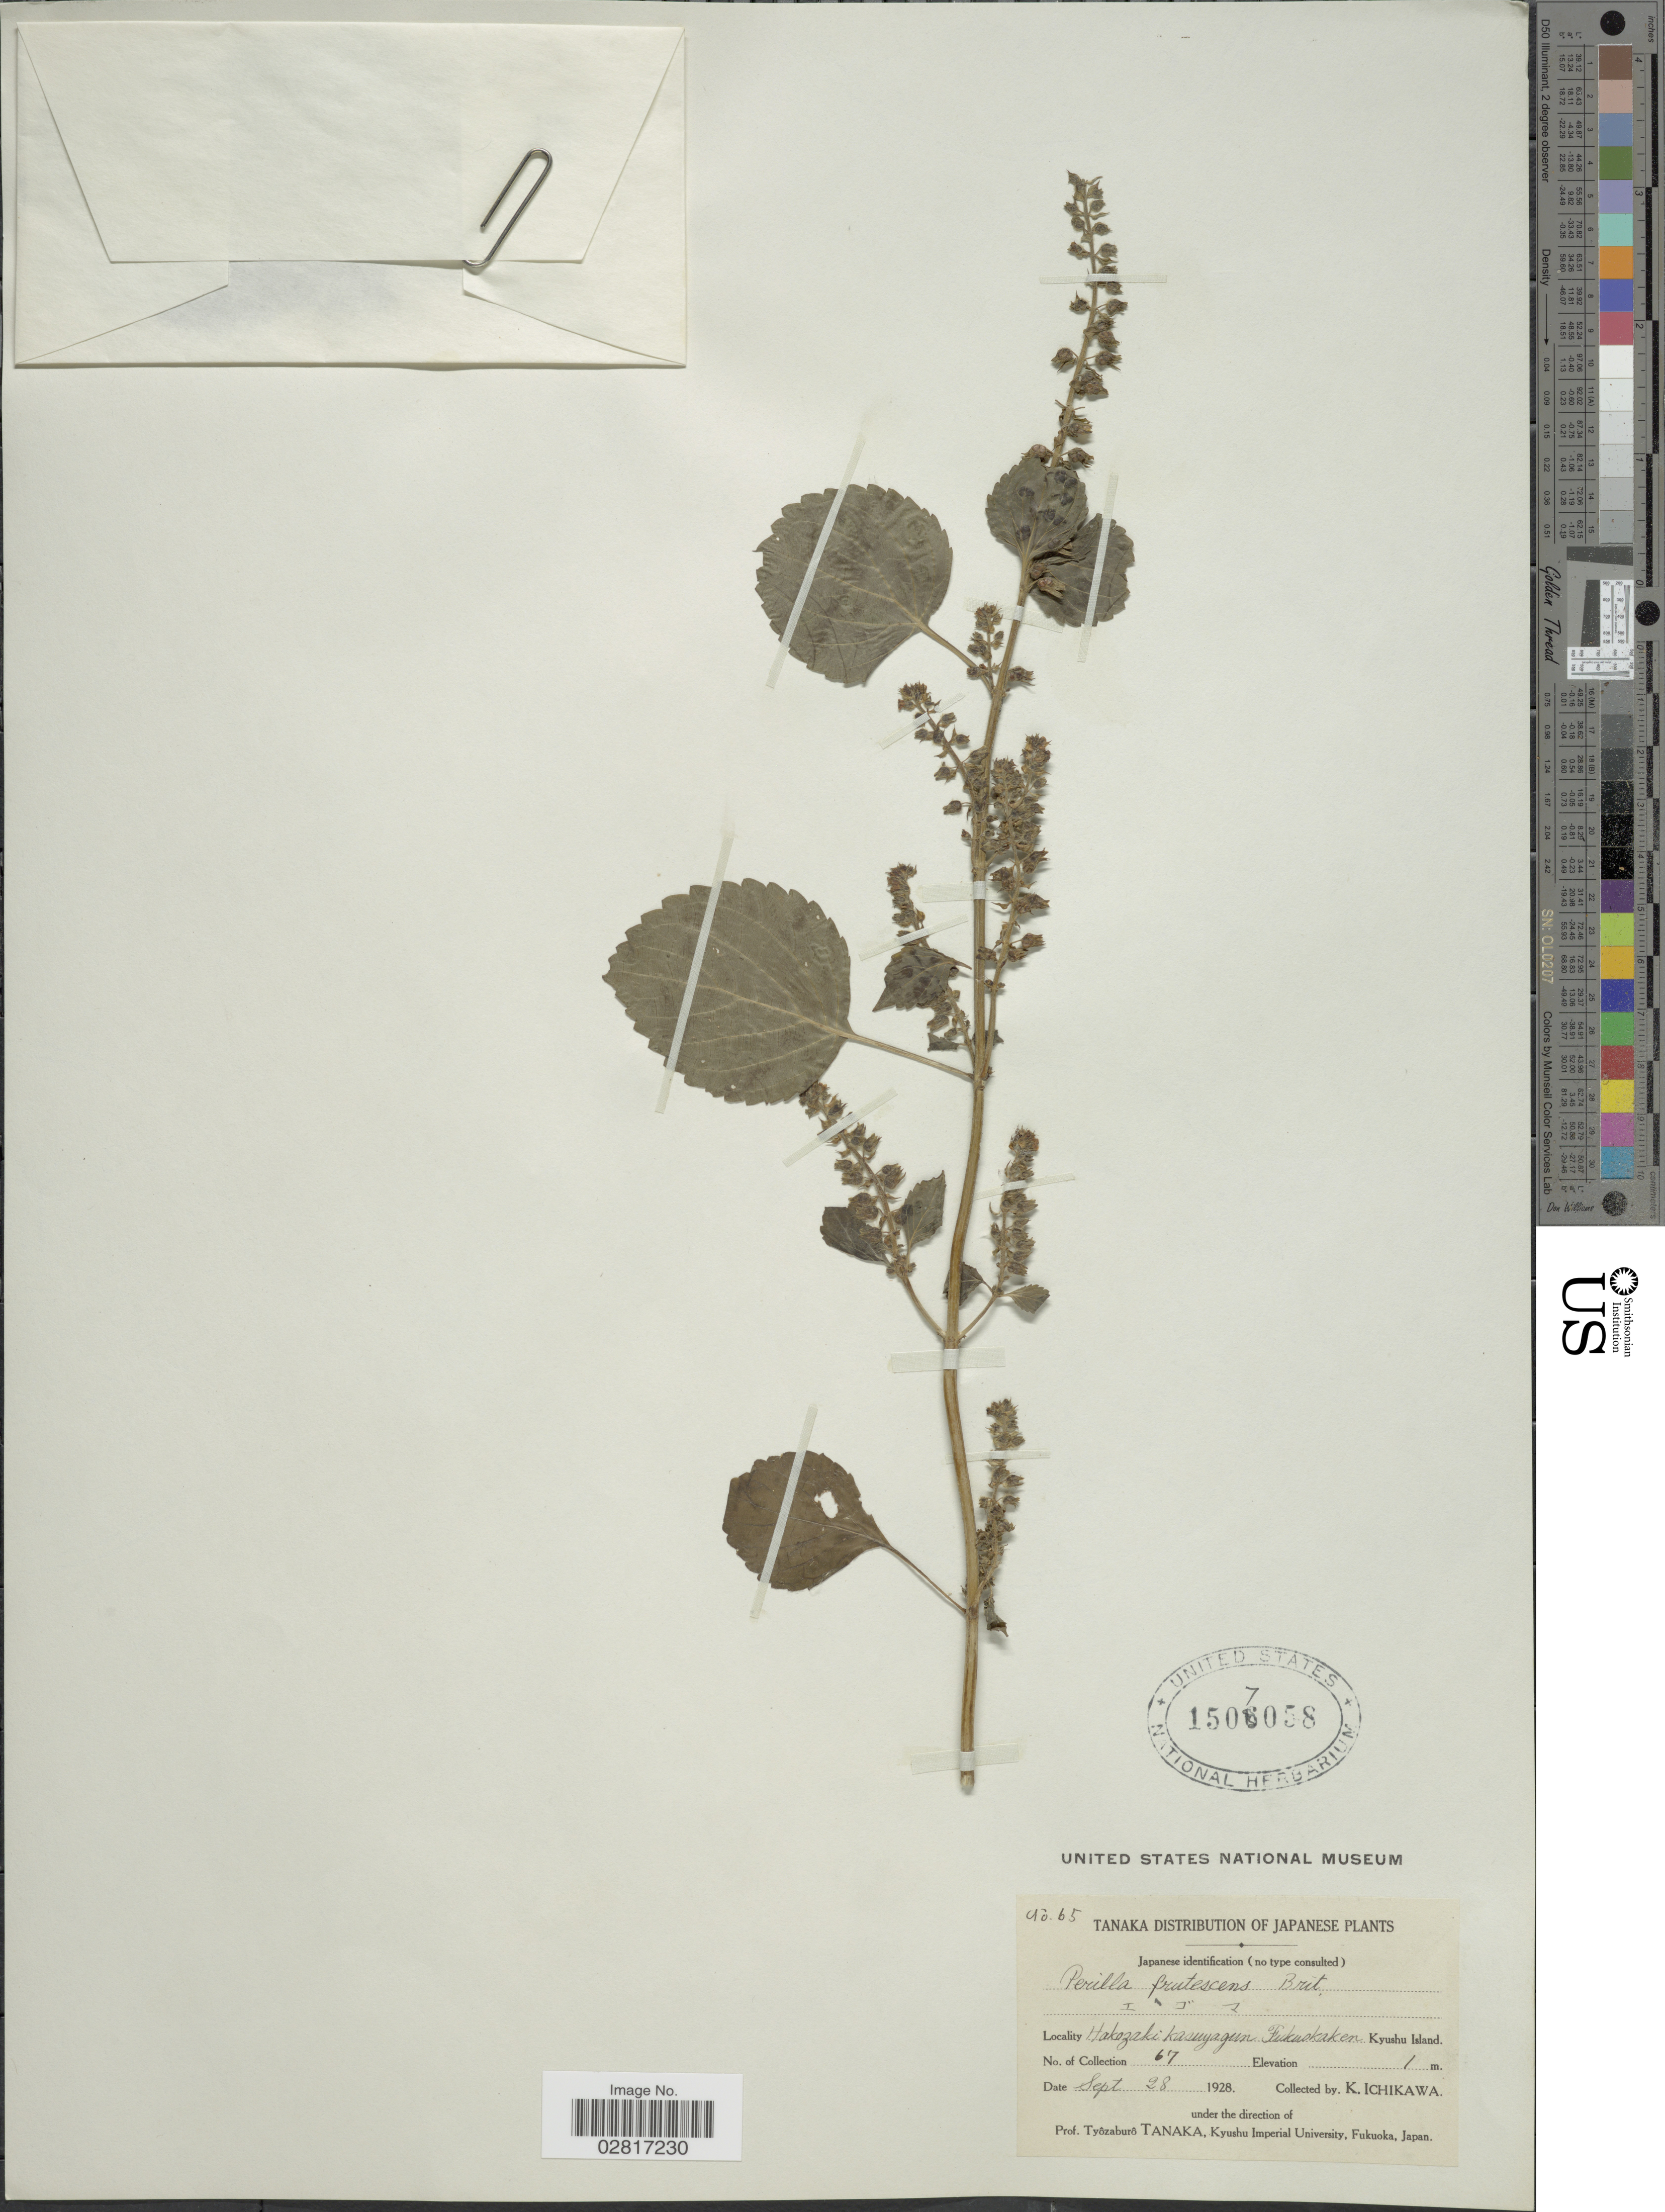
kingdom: Plantae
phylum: Tracheophyta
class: Magnoliopsida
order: Lamiales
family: Lamiaceae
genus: Perilla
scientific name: Perilla frutescens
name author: (L.) Britton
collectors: K. Ichikawa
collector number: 65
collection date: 1928-09-28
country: Japan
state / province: Hukuoka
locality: Hakozaki Kasuyagun Fukuokaken, Kyushu Island.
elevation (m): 1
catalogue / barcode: US 1507058